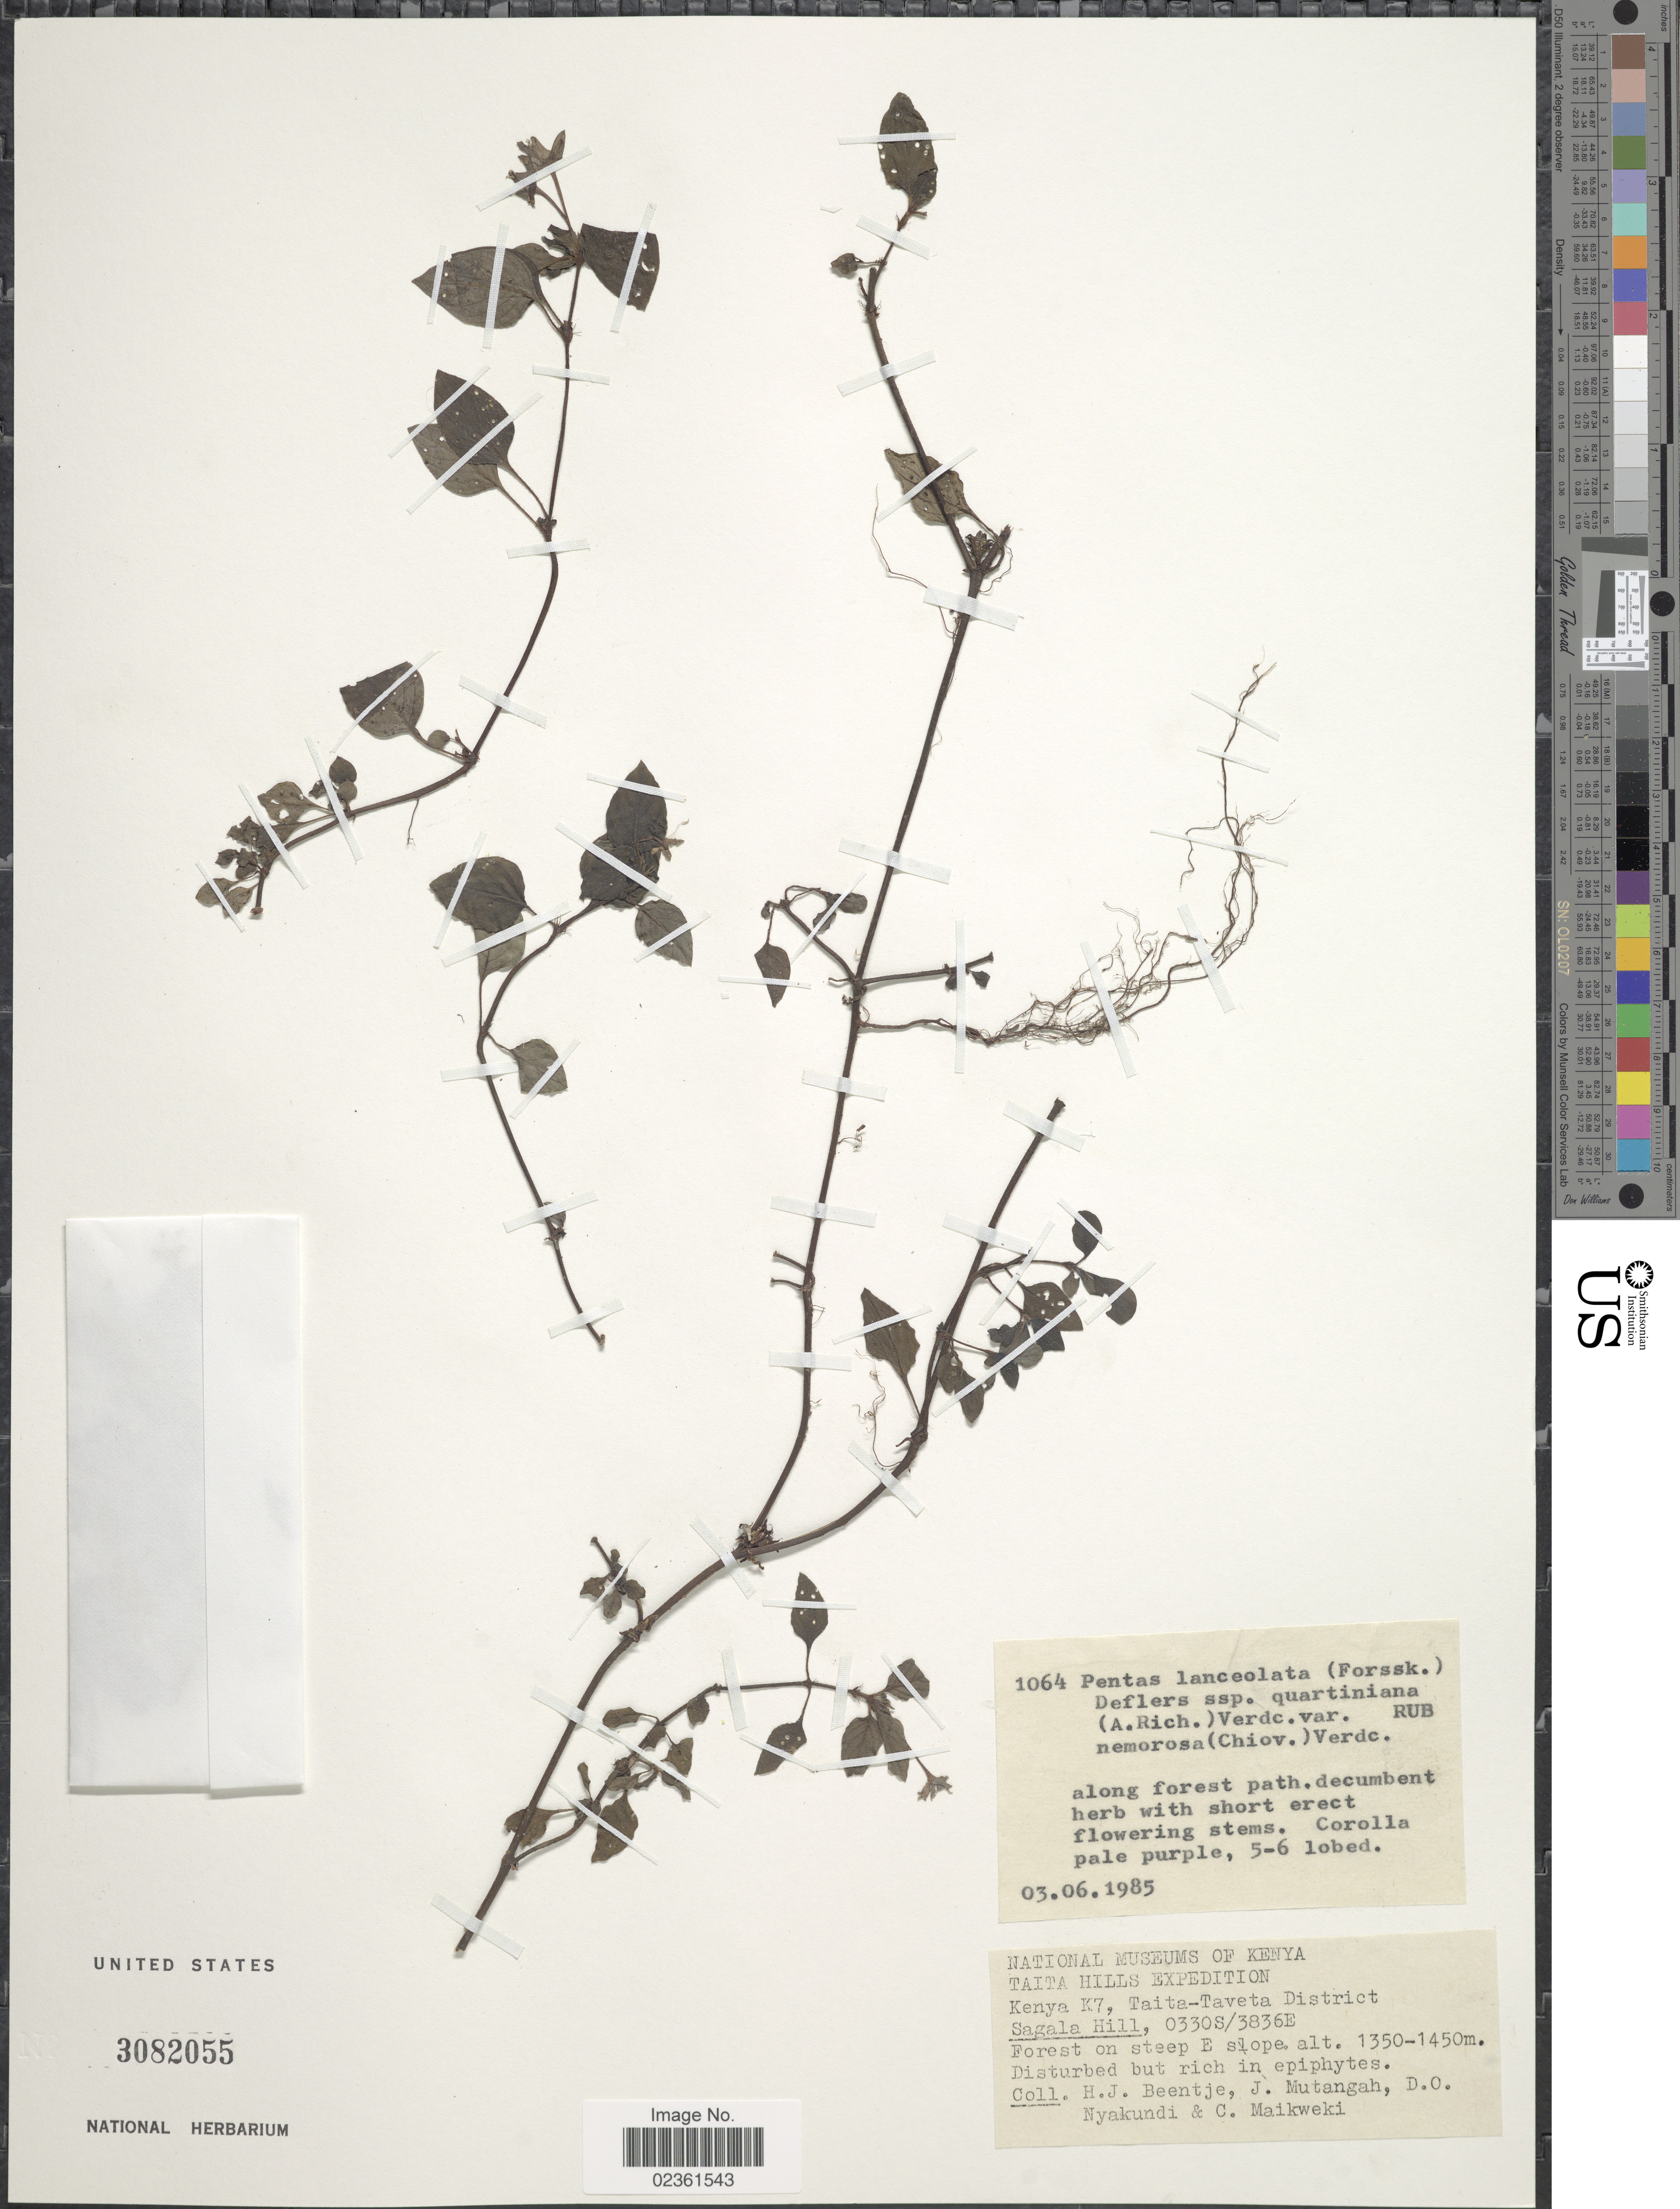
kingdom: Plantae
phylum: Tracheophyta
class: Magnoliopsida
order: Gentianales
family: Rubiaceae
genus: Pentas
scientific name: Pentas lanceolata subsp. quartiniana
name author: (A. Rich.) Verdc.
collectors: H. J. Beentje, J. Mutangah, D. Nyakundi & J. Maikweki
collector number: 1064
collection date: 1985-06-03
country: Kenya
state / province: Taita Taveta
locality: Taita Hills, K7, Sagala Hill, forest on steep E slope, along forest path.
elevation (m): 1350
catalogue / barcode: US 3082055